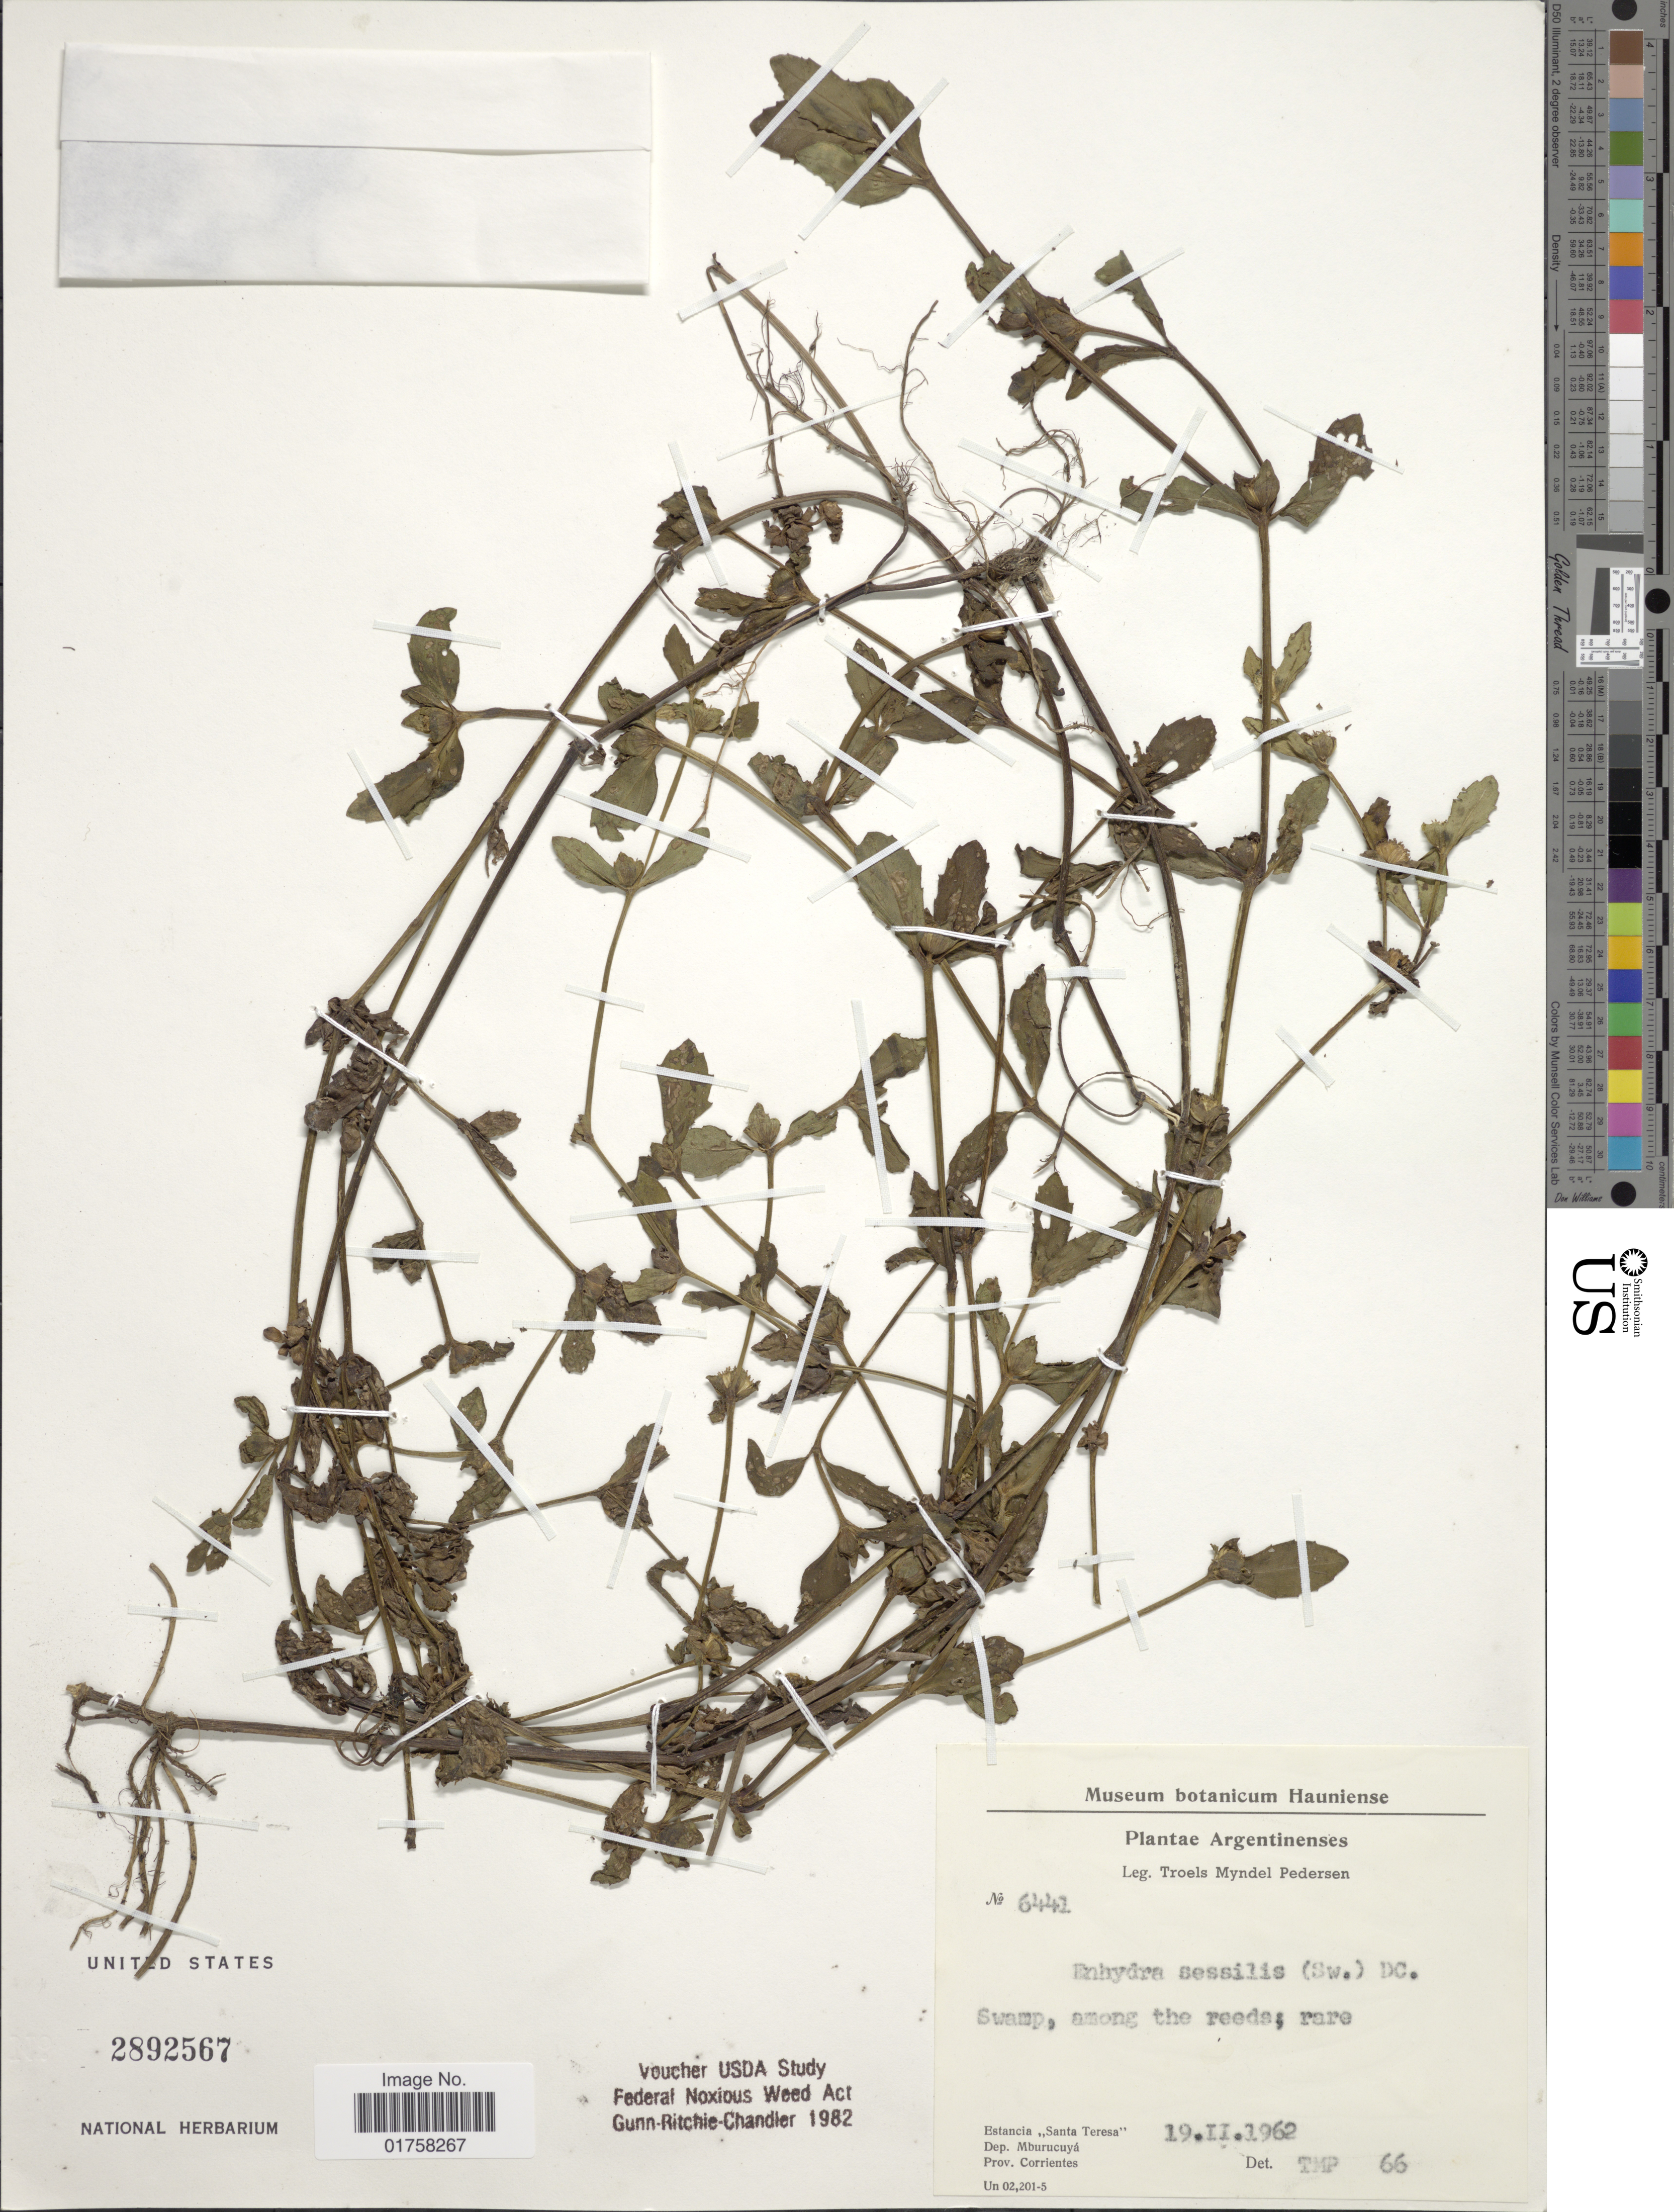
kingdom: Plantae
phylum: Tracheophyta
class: Magnoliopsida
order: Asterales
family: Asteraceae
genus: Enhydra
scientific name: Enhydra sessilis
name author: (Sw.) DC.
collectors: T. Pederson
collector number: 6441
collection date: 1962-02-19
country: Argentina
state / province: Corrientes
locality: Estancia Santa Teresa, Dep. Mburucuyá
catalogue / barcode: US 2892567